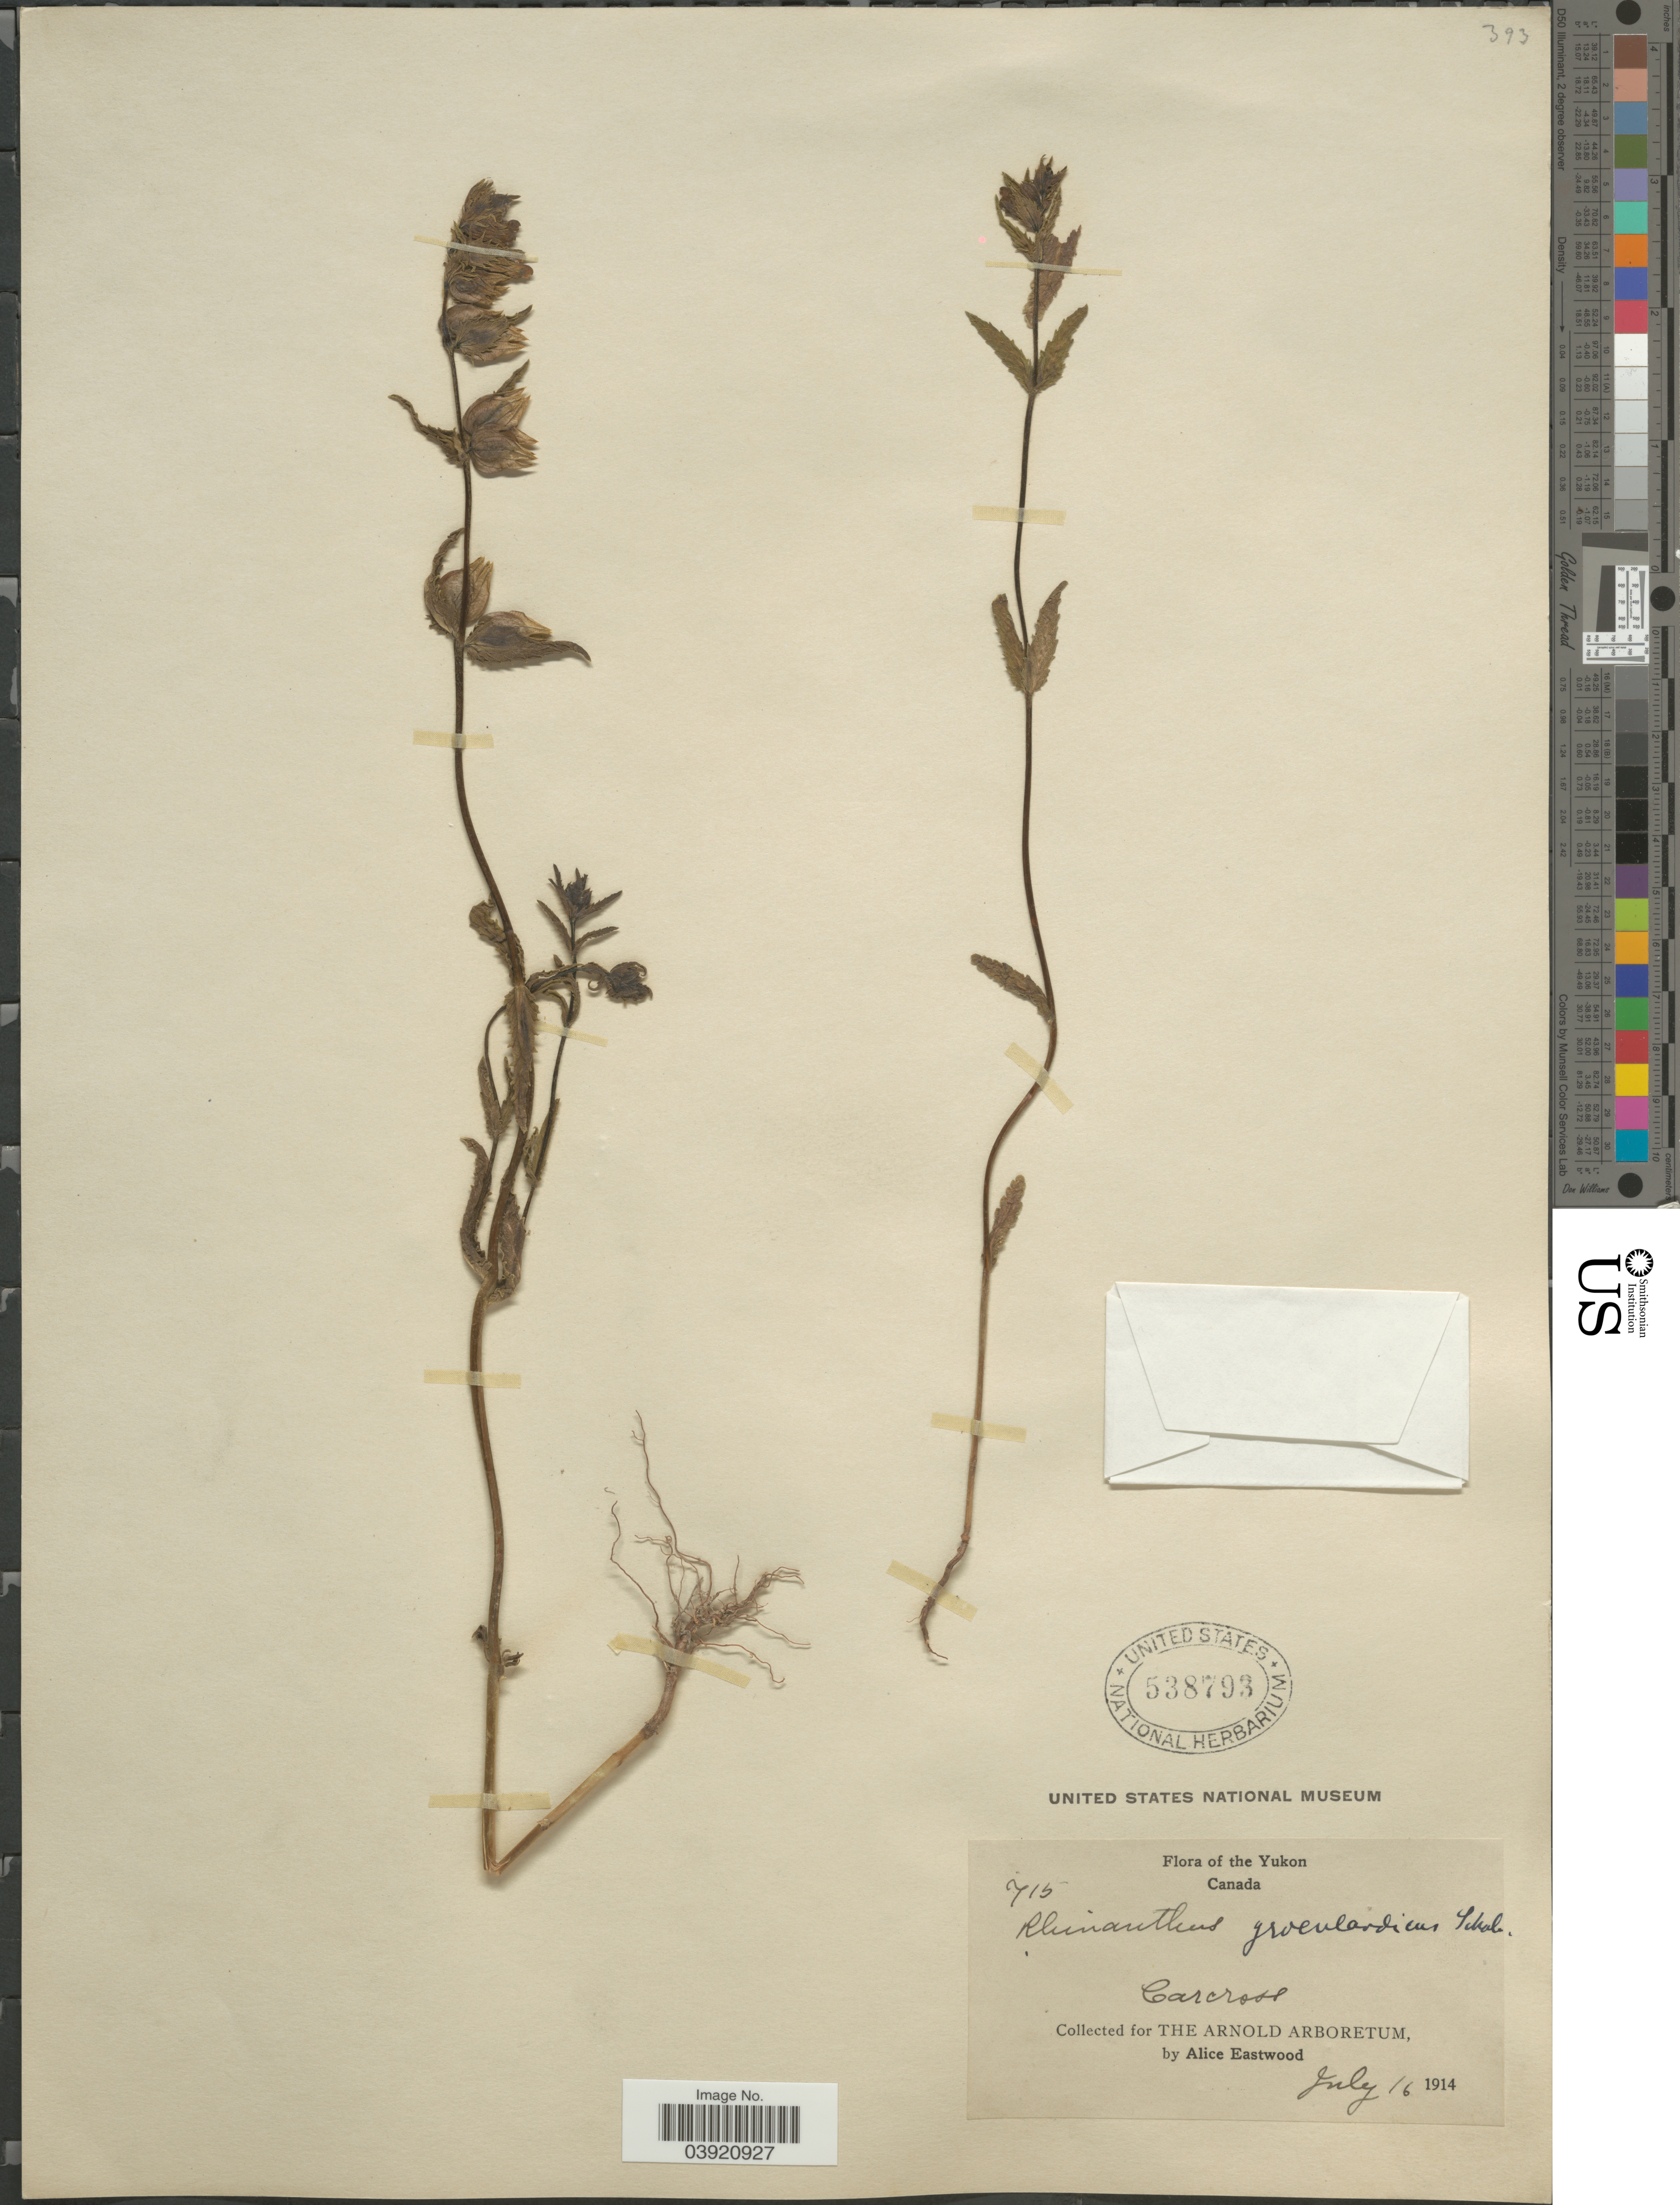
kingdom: Plantae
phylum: Tracheophyta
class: Magnoliopsida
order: Lamiales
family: Orobanchaceae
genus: Rhinanthus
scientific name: Rhinanthus minor subsp. groenlandicus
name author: (Chabert) Neum.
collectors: A. Eastwood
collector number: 715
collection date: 1914-07-16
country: Canada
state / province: Yukon Territory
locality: Yukon. Carcross.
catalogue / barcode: US 538793